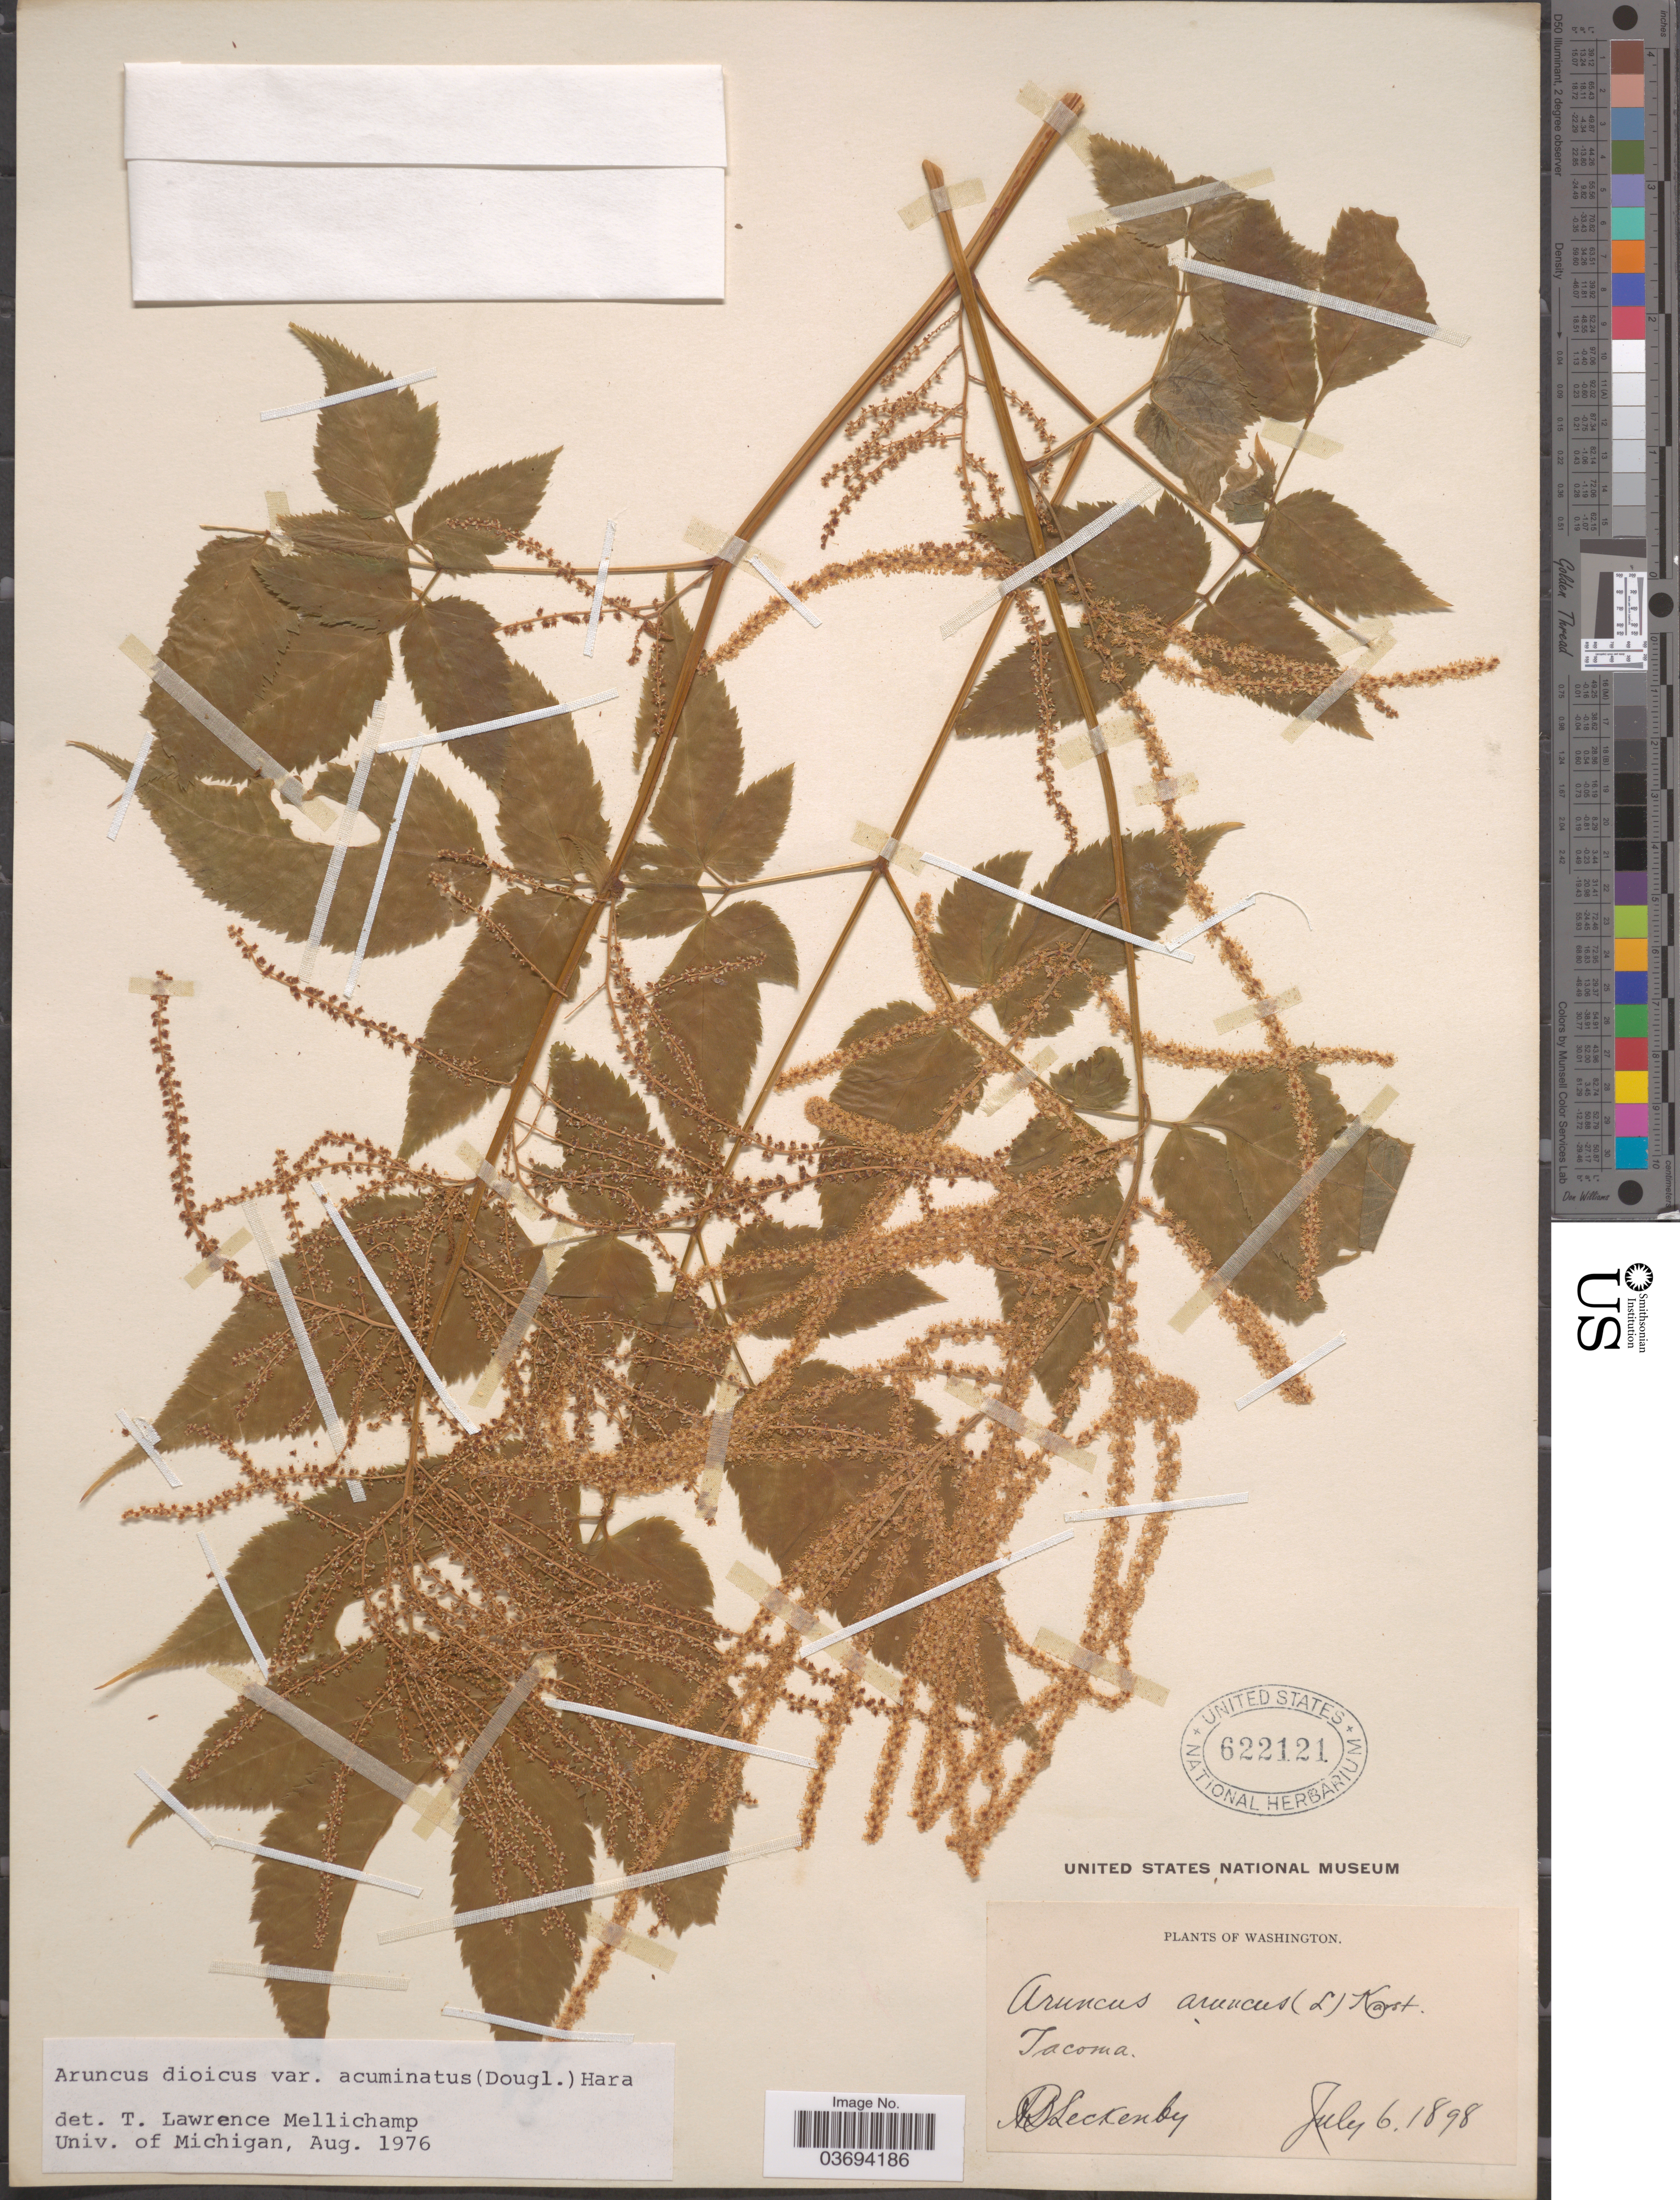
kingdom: Plantae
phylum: Tracheophyta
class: Magnoliopsida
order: Rosales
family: Rosaceae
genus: Aruncus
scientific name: Aruncus dioicus var. acuminatus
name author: (Rydb.) H. Hara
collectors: A. Leckenby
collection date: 1898-07-06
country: United States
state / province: Washington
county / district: Pierce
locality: Tacoma.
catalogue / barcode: US 622121